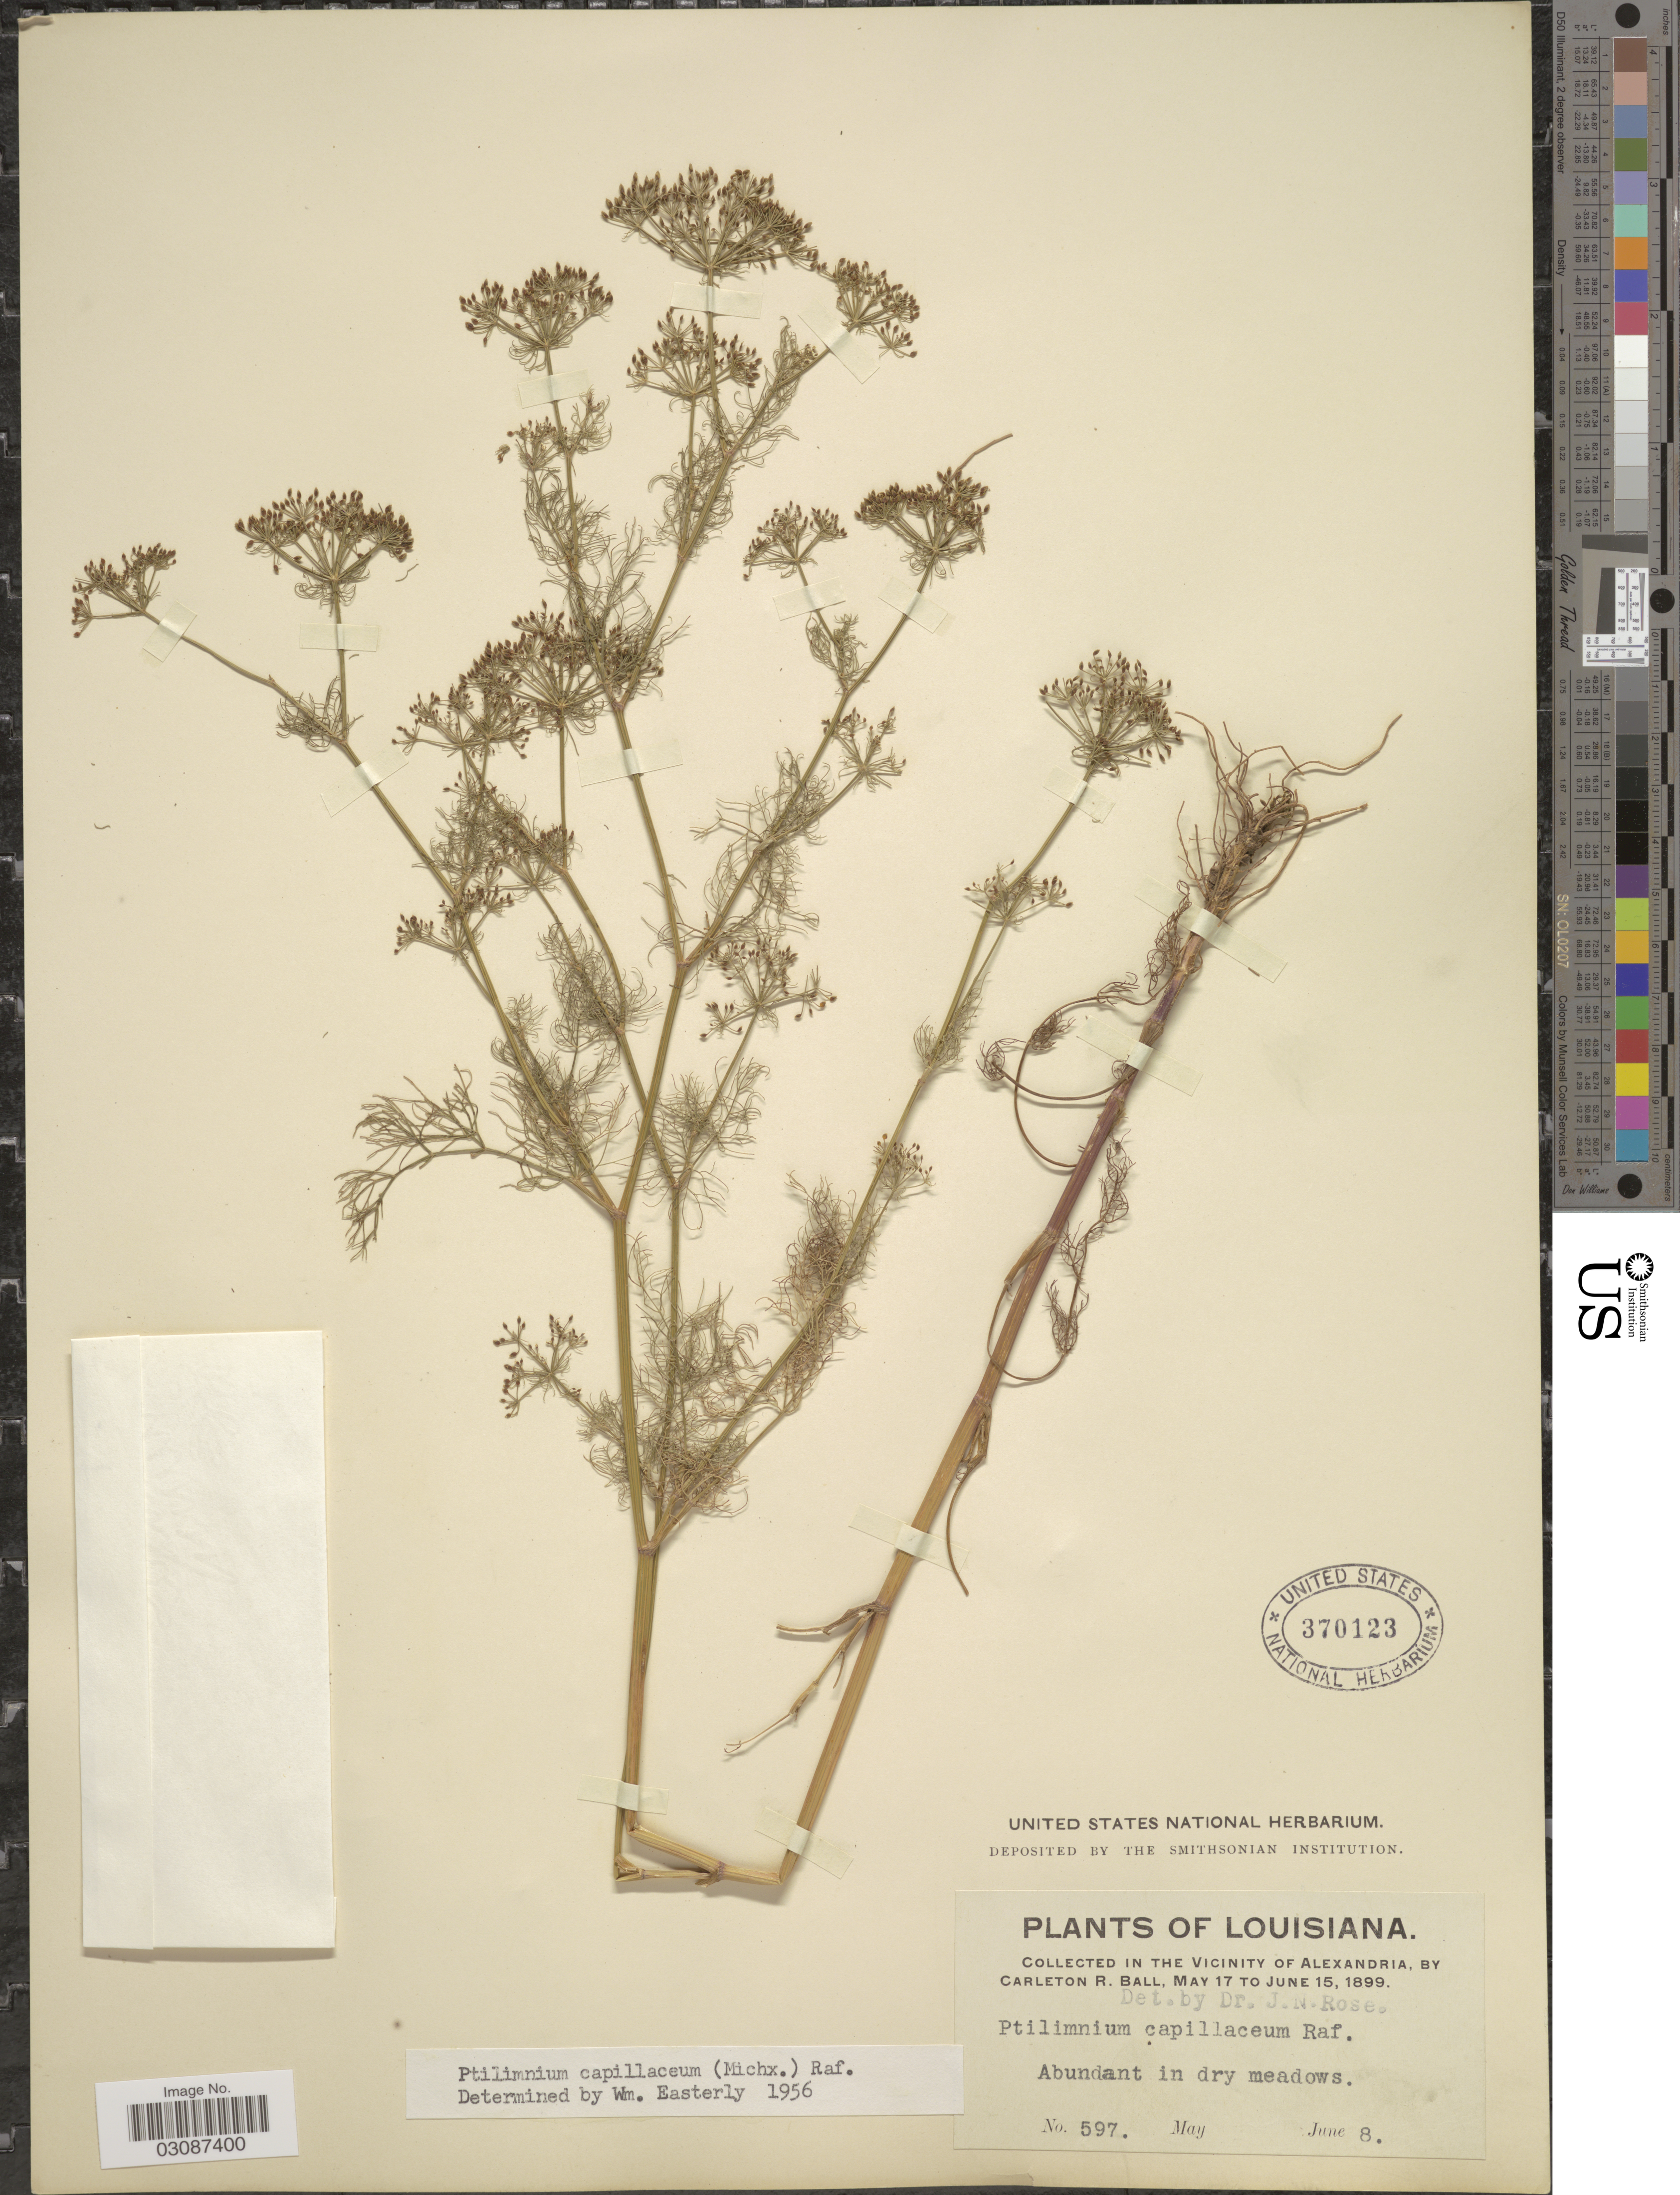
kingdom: Plantae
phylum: Tracheophyta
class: Magnoliopsida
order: Apiales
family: Apiaceae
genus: Ptilimnium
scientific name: Ptilimnium capillaceum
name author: (Michx.) Raf.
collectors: C. R. Ball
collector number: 597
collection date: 1899-06-08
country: United States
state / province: Louisiana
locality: Vicinity of Alexandria.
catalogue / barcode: US 370123